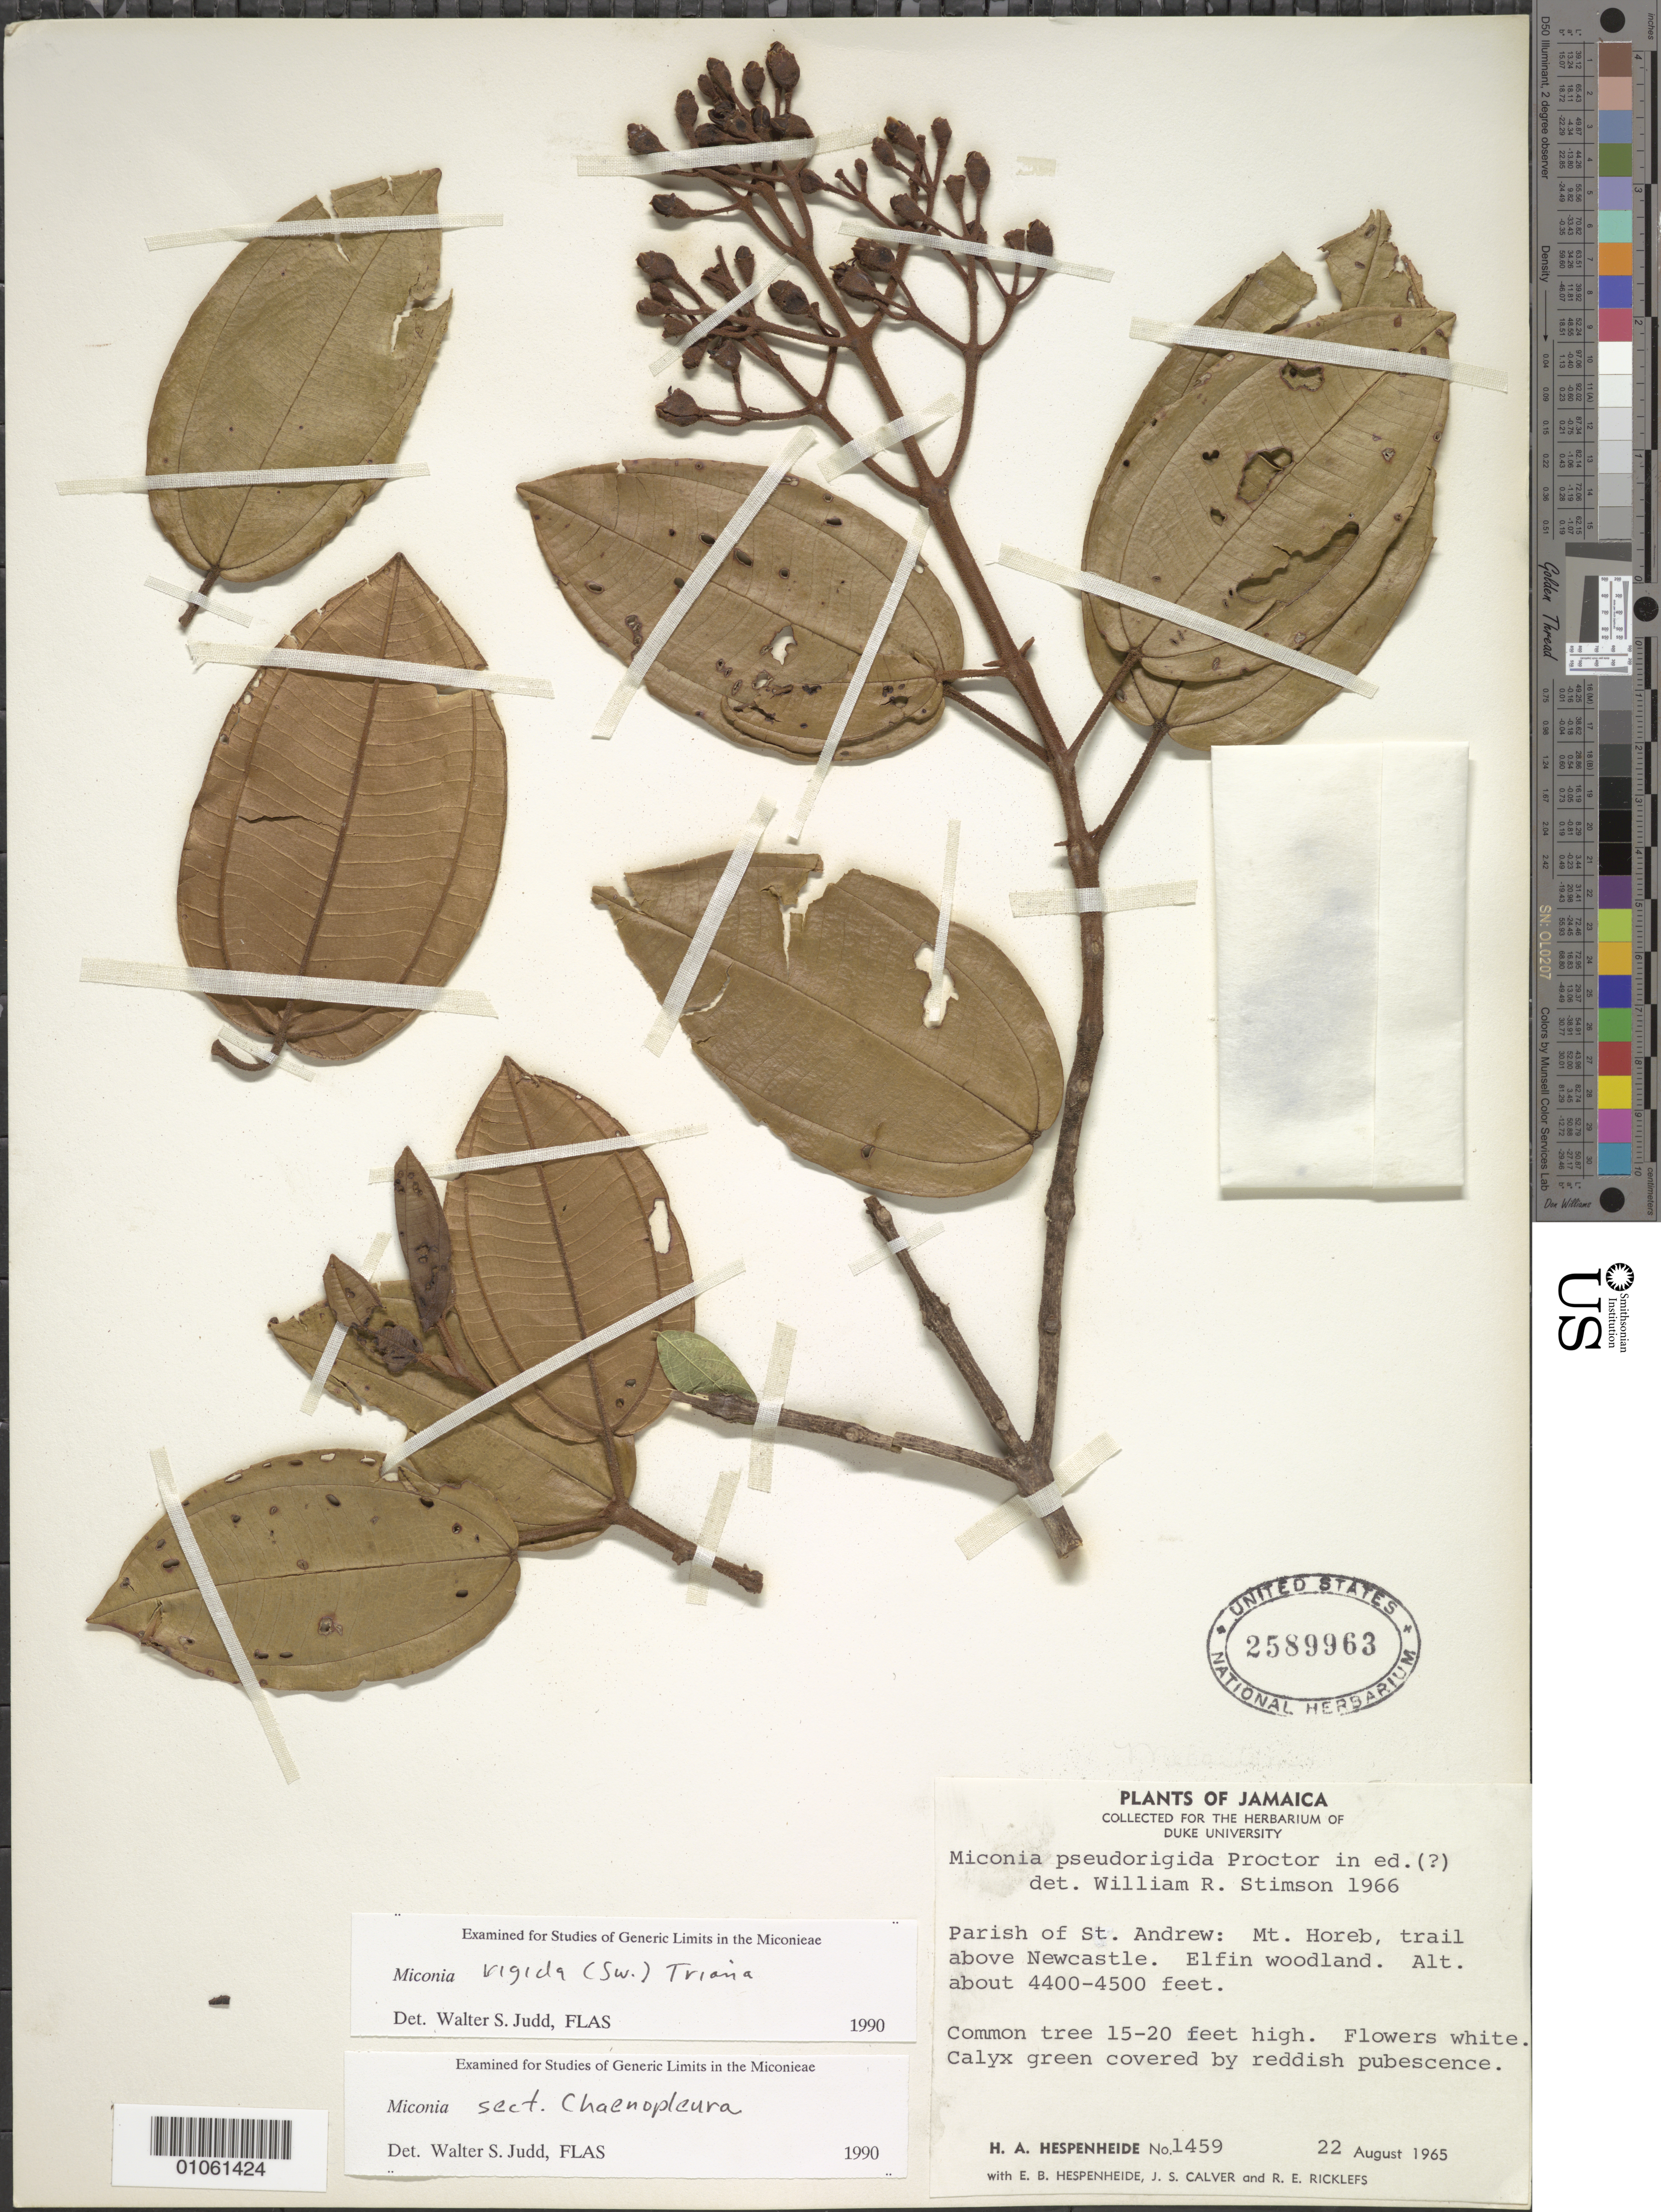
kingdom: Plantae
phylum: Tracheophyta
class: Magnoliopsida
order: Myrtales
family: Melastomataceae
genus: Miconia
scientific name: Miconia rigida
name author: (Sw.) Triana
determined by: Judd, Walter S.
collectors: H. A. Hespenheide, E. Hespenheide, J. Calver & R. Ricklefs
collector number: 1459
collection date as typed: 22 Aug 1965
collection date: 1965-08-22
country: Jamaica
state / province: Saint Andrew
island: Jamaica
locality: Mt. Horeb, trail above Newcastle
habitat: Elfin woodland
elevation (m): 1341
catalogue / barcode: US 2589963